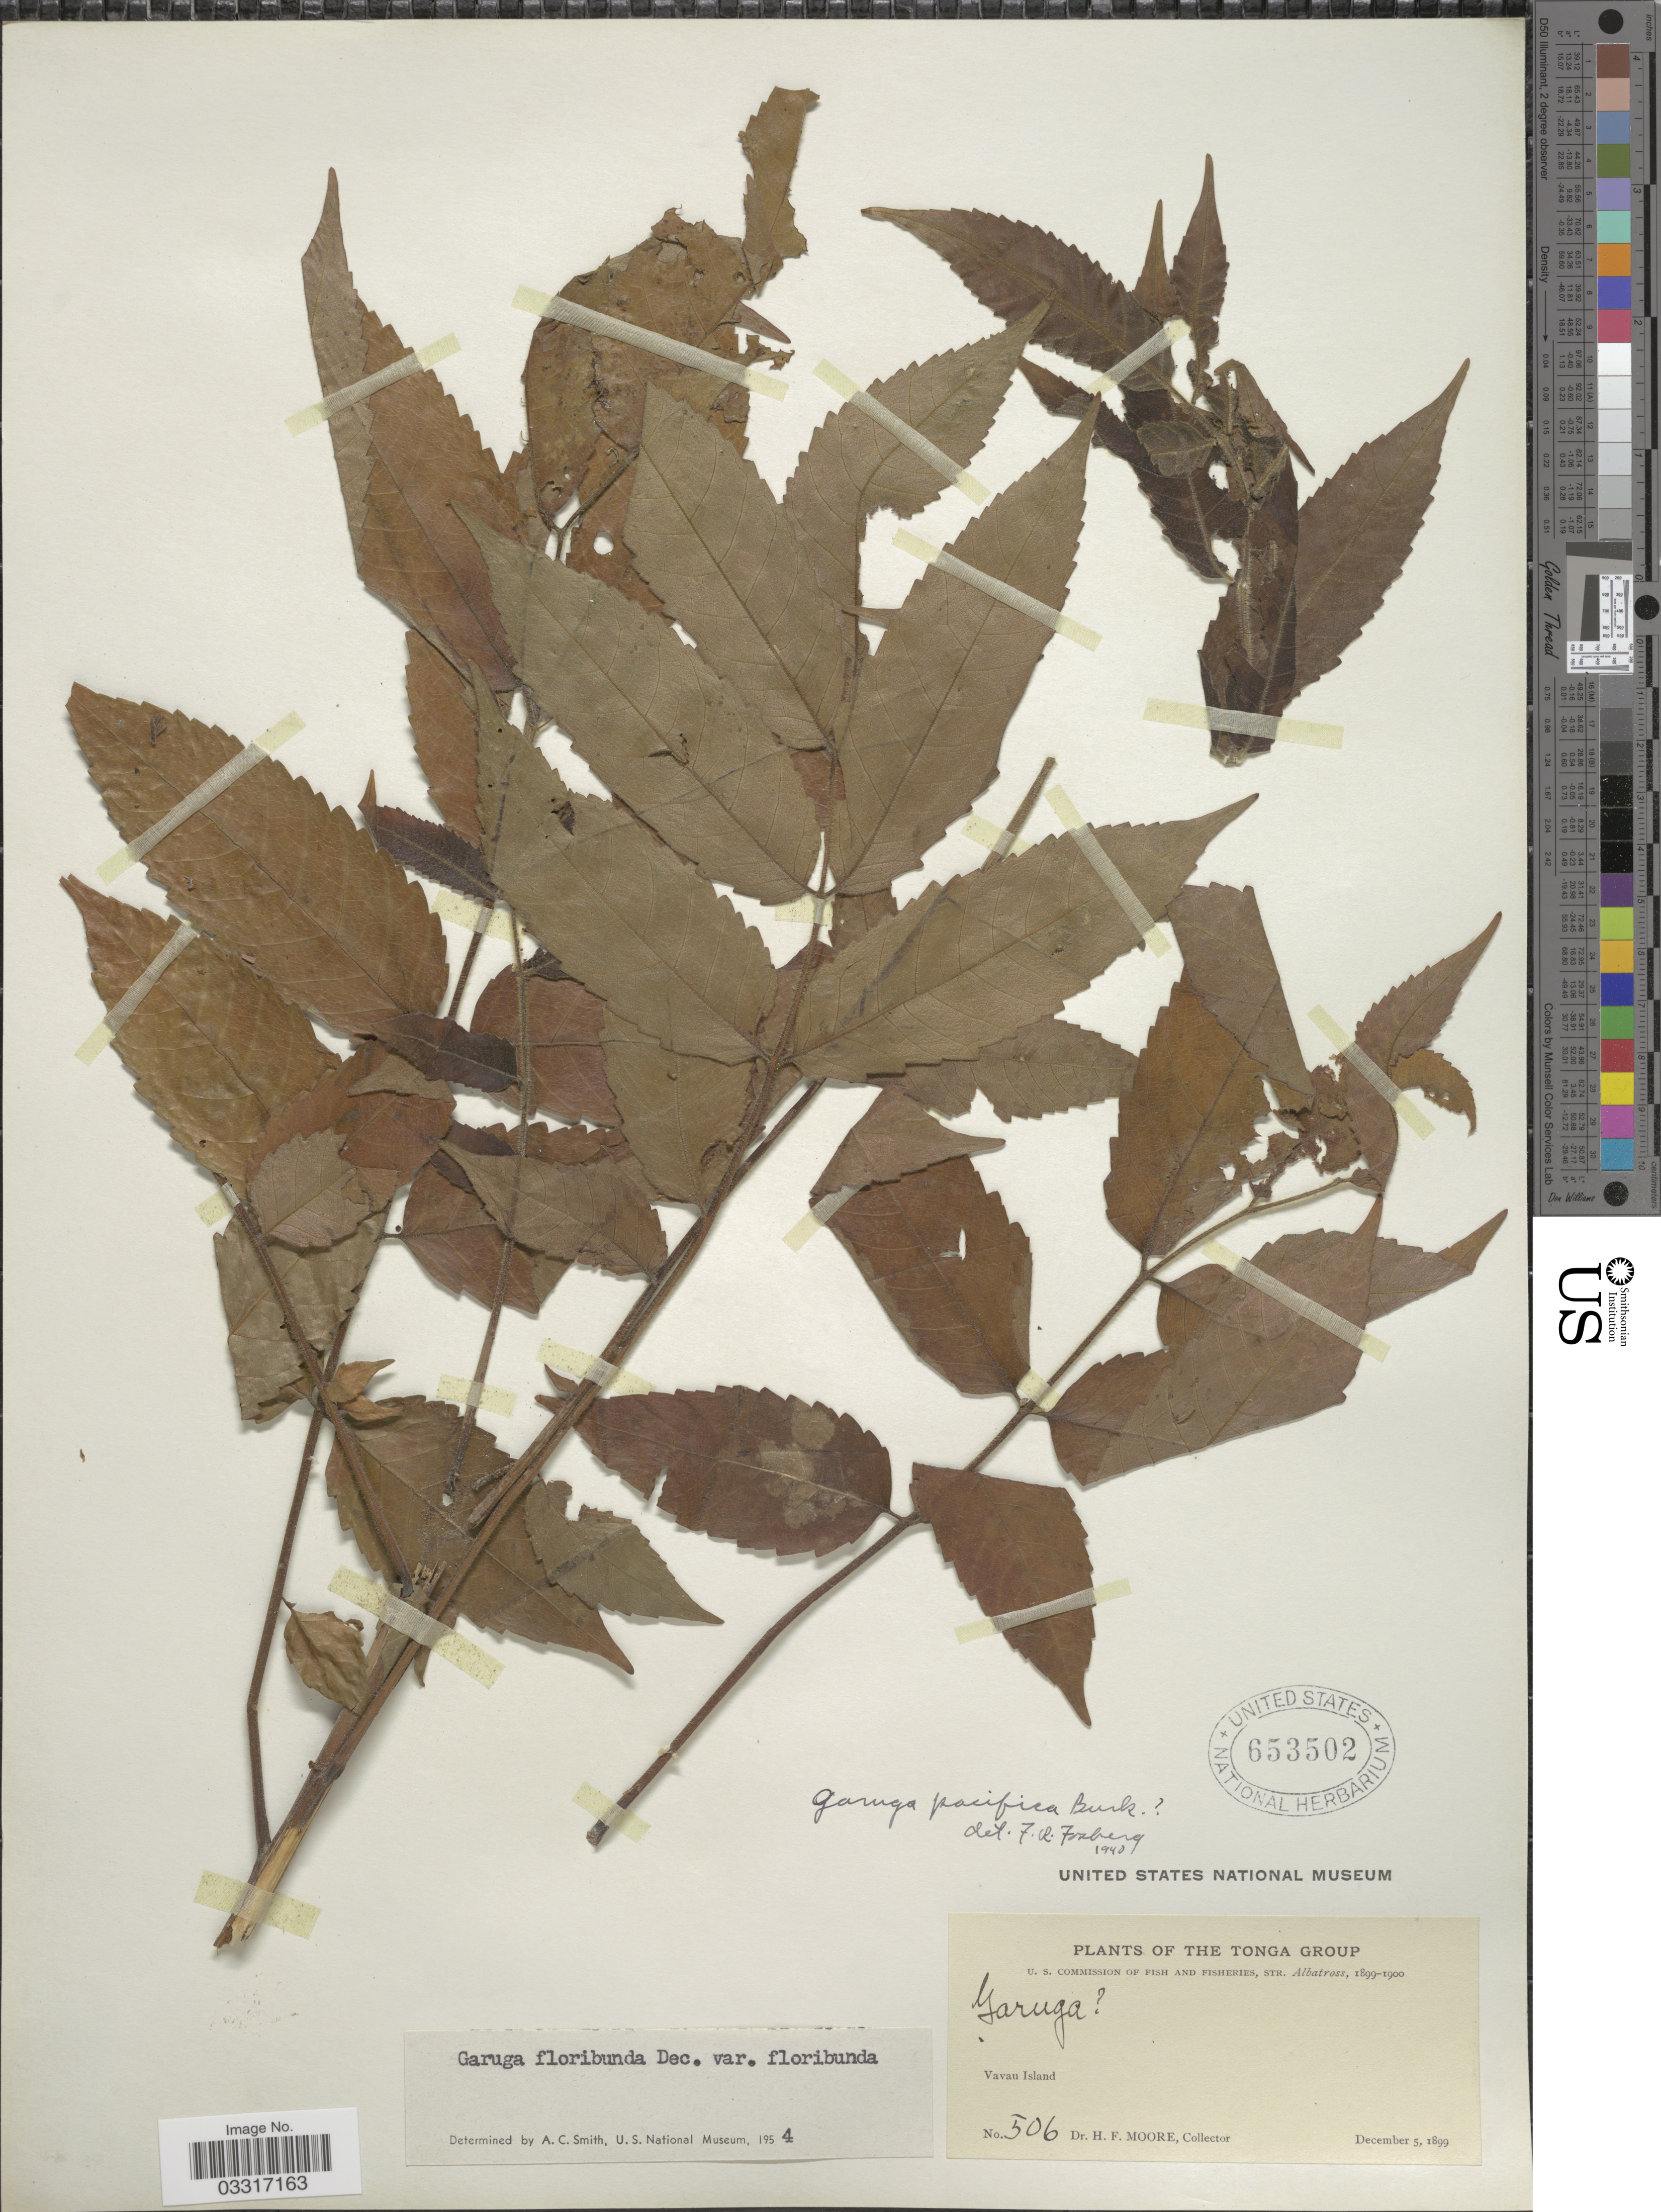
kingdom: Plantae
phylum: Tracheophyta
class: Magnoliopsida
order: Sapindales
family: Burseraceae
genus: Garuga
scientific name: Garuga floribunda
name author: Decne.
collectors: H. F. Moore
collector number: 506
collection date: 1899-12-05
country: Tonga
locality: The Tonga Group. Vavau Island.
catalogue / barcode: US 653502